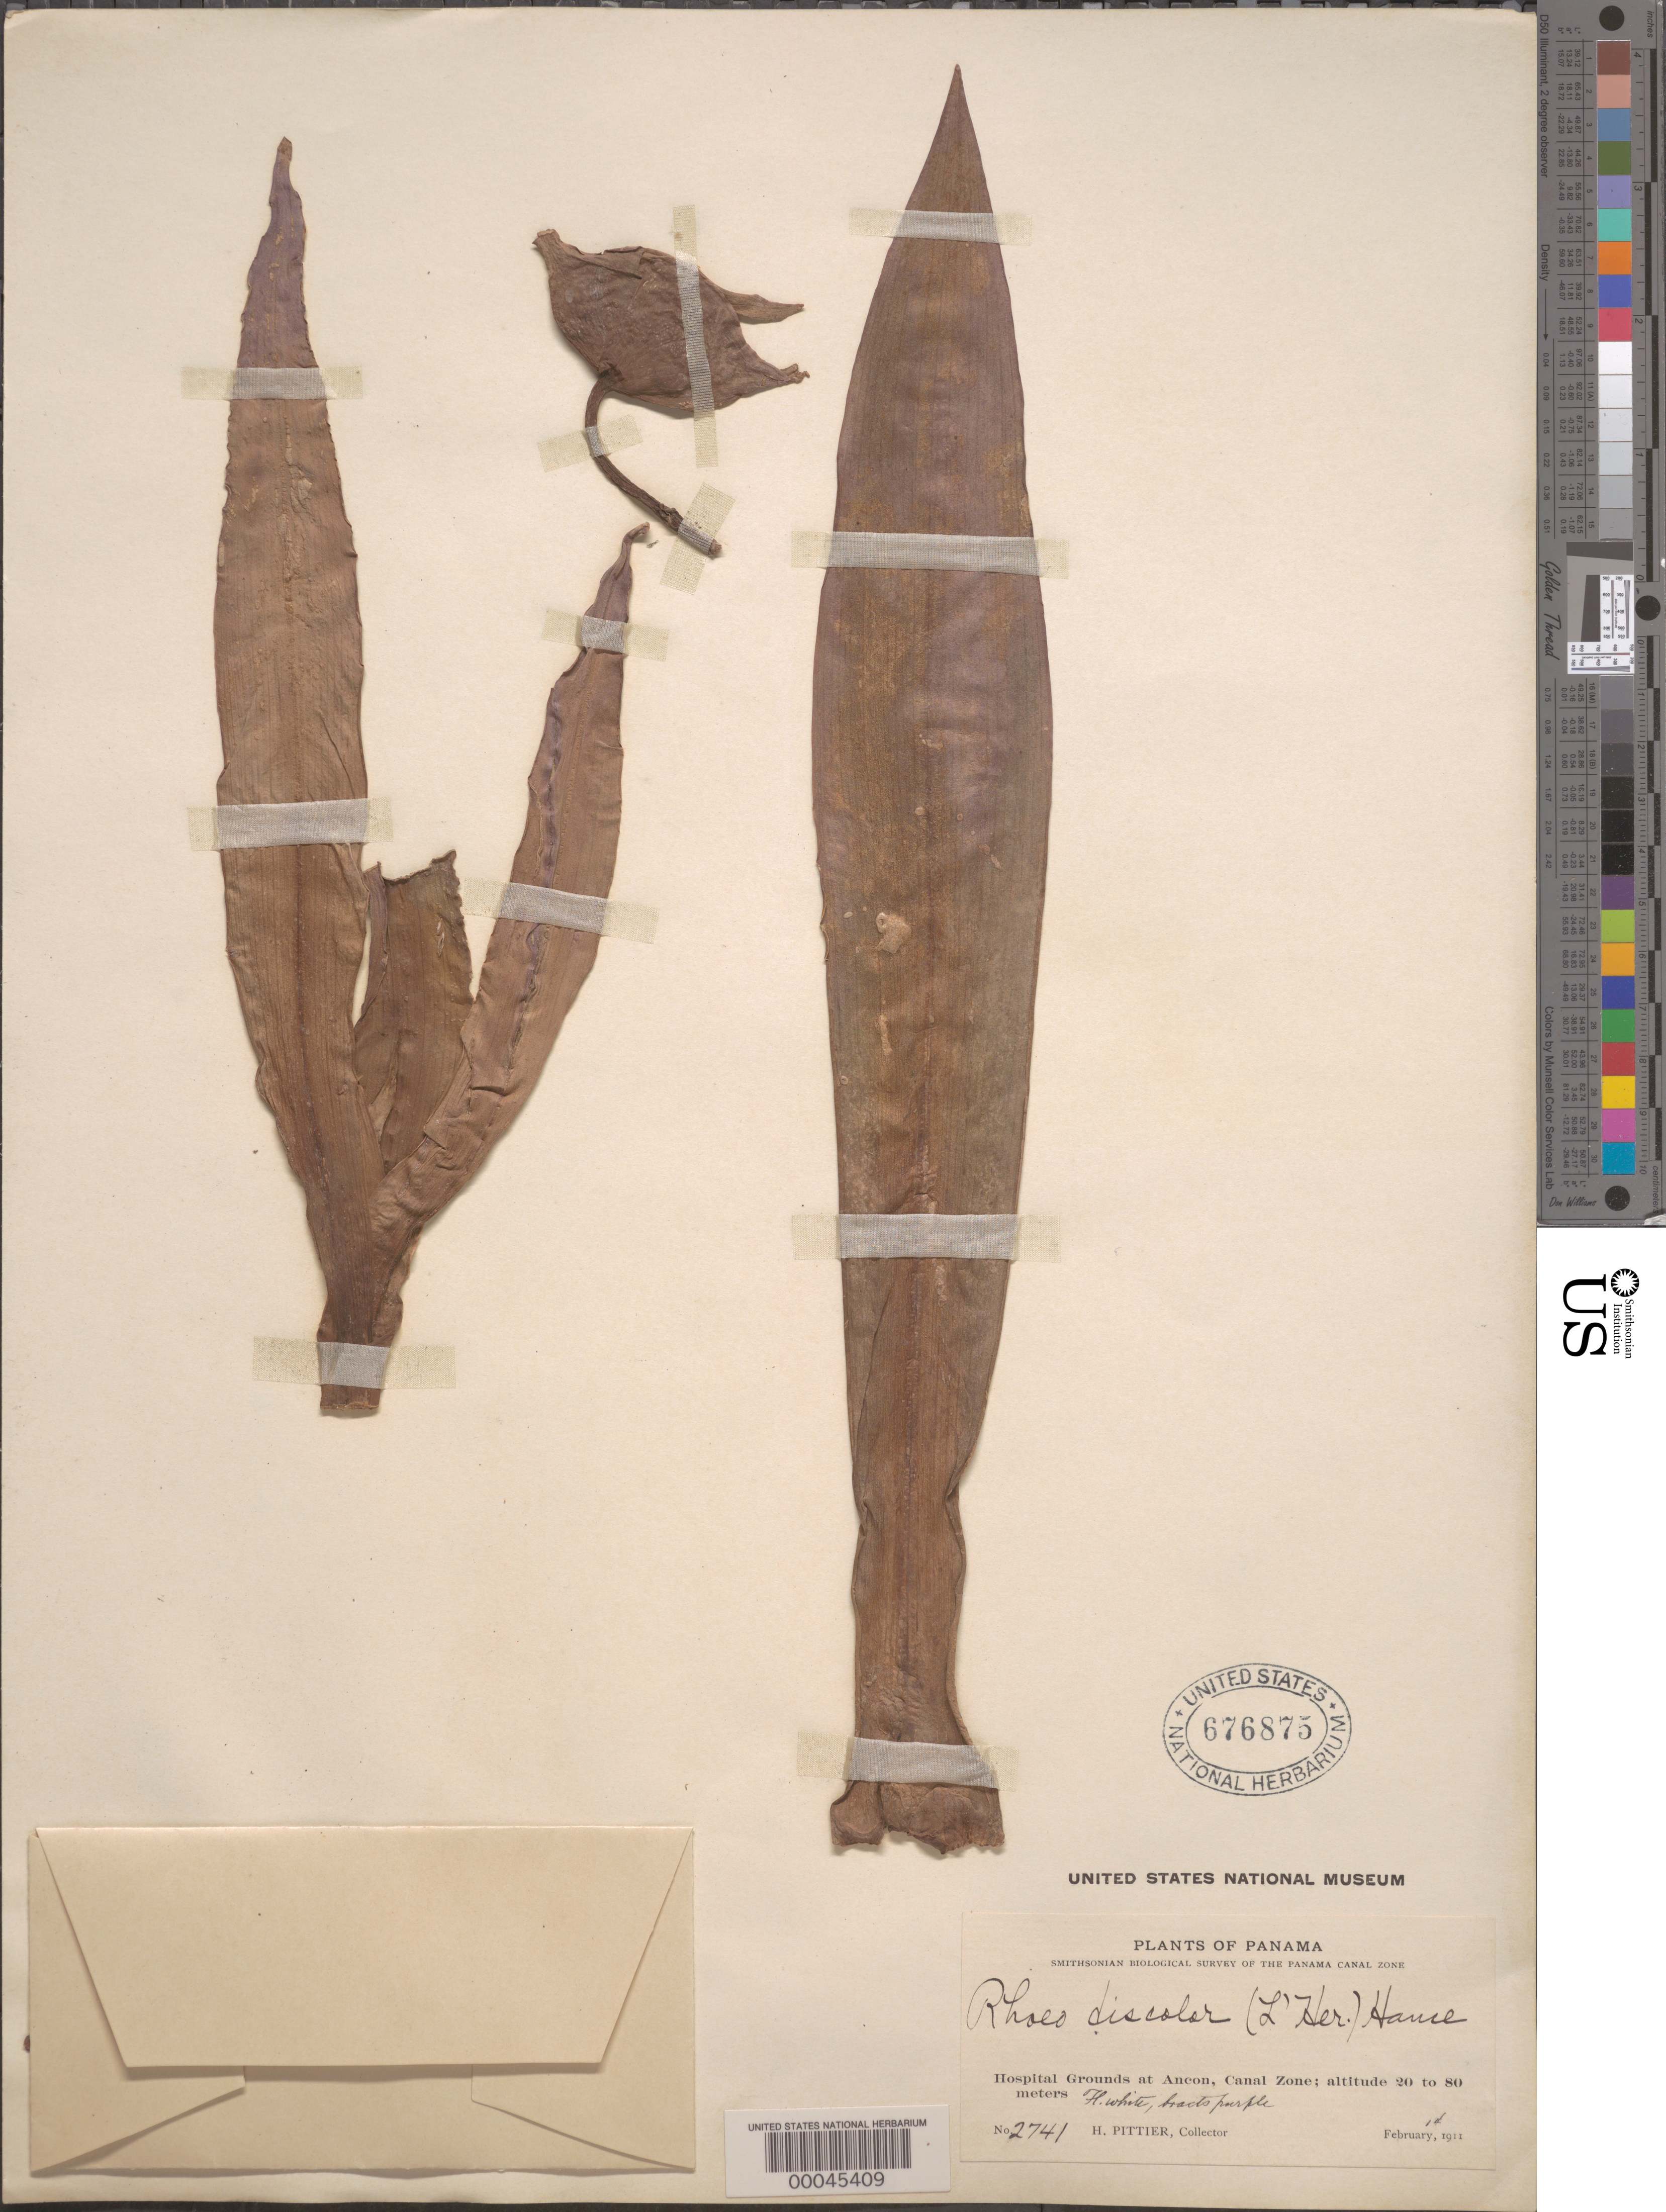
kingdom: Plantae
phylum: Tracheophyta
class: Liliopsida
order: Commelinales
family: Commelinaceae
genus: Tradescantia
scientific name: Tradescantia spathacea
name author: Sw.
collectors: H. F. Pittier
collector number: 2741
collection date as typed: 14 Feb 1911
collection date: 1911-02-14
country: Panama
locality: Ancon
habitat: Hospital grounds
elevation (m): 20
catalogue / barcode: US 676875